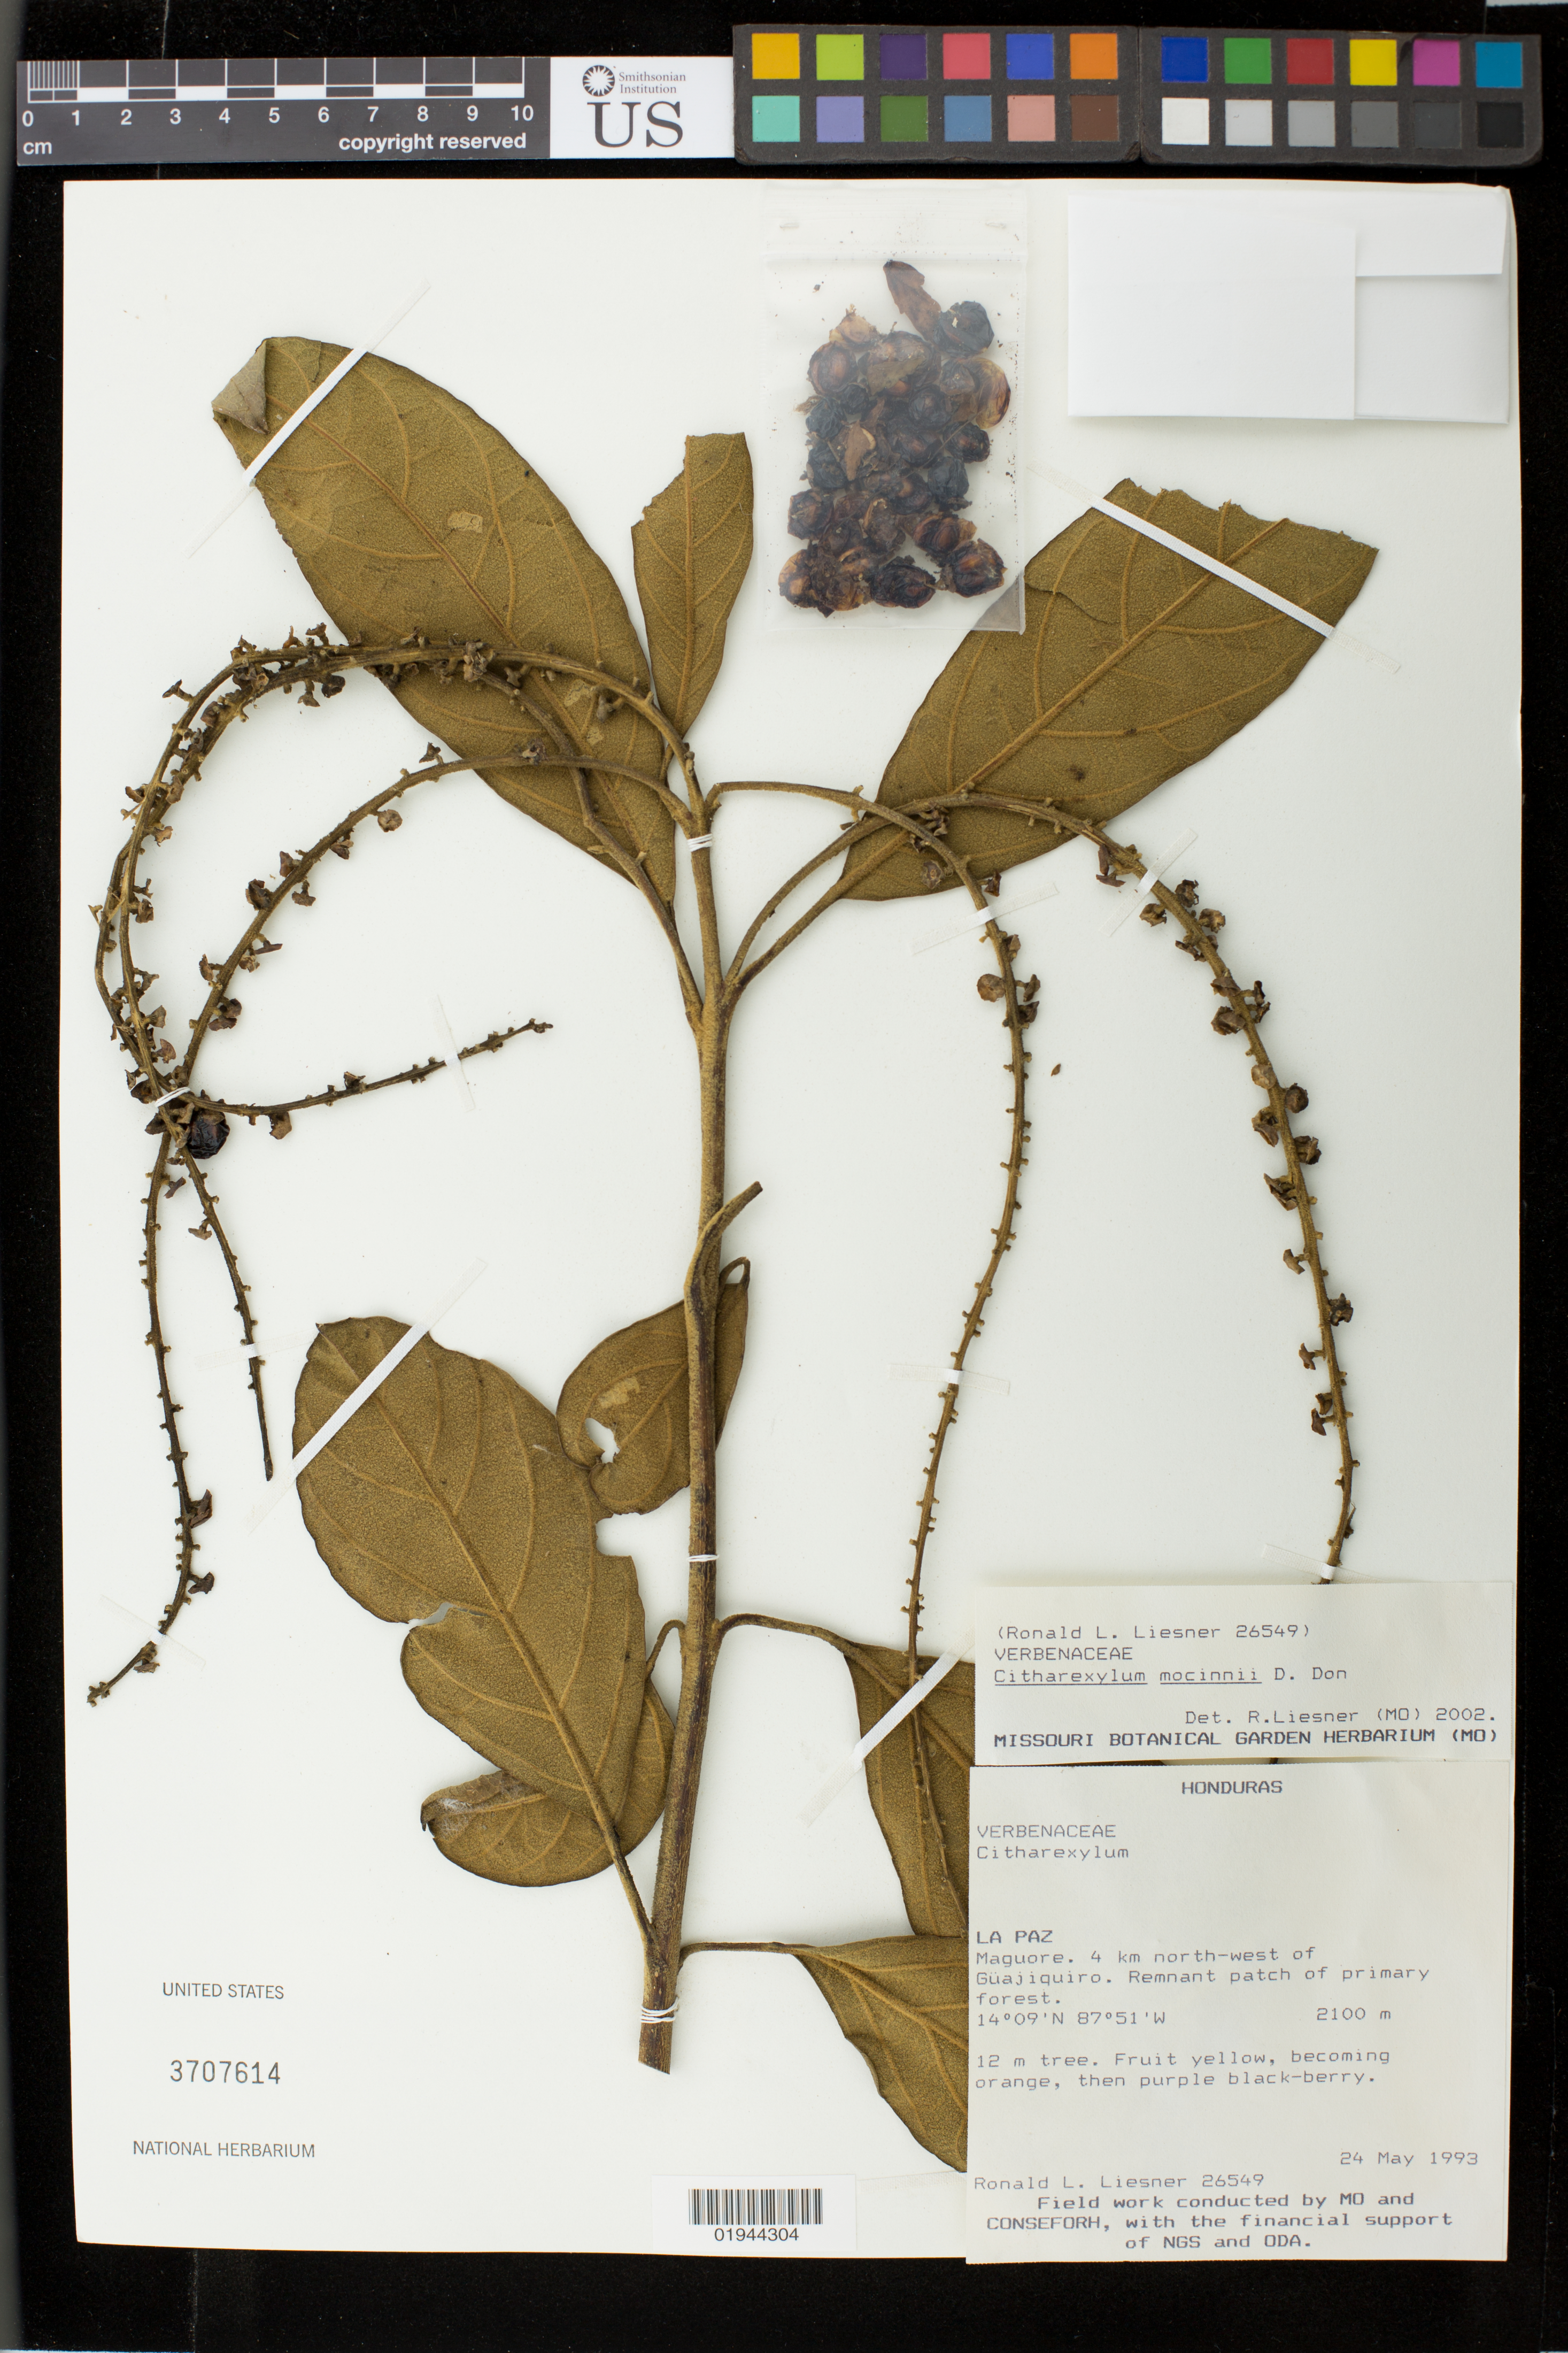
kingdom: Plantae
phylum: Tracheophyta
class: Magnoliopsida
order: Lamiales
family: Verbenaceae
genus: Citharexylum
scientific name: Citharexylum mocinnii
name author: D. Don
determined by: Liesner, R. L.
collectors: R. L. Liesner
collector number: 26549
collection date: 1993-05-24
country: Honduras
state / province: La Páz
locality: Maguore. 4 km north-west of Guajiquiro.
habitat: Remnant patch of primary forest.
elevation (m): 2100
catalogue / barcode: US 3707614